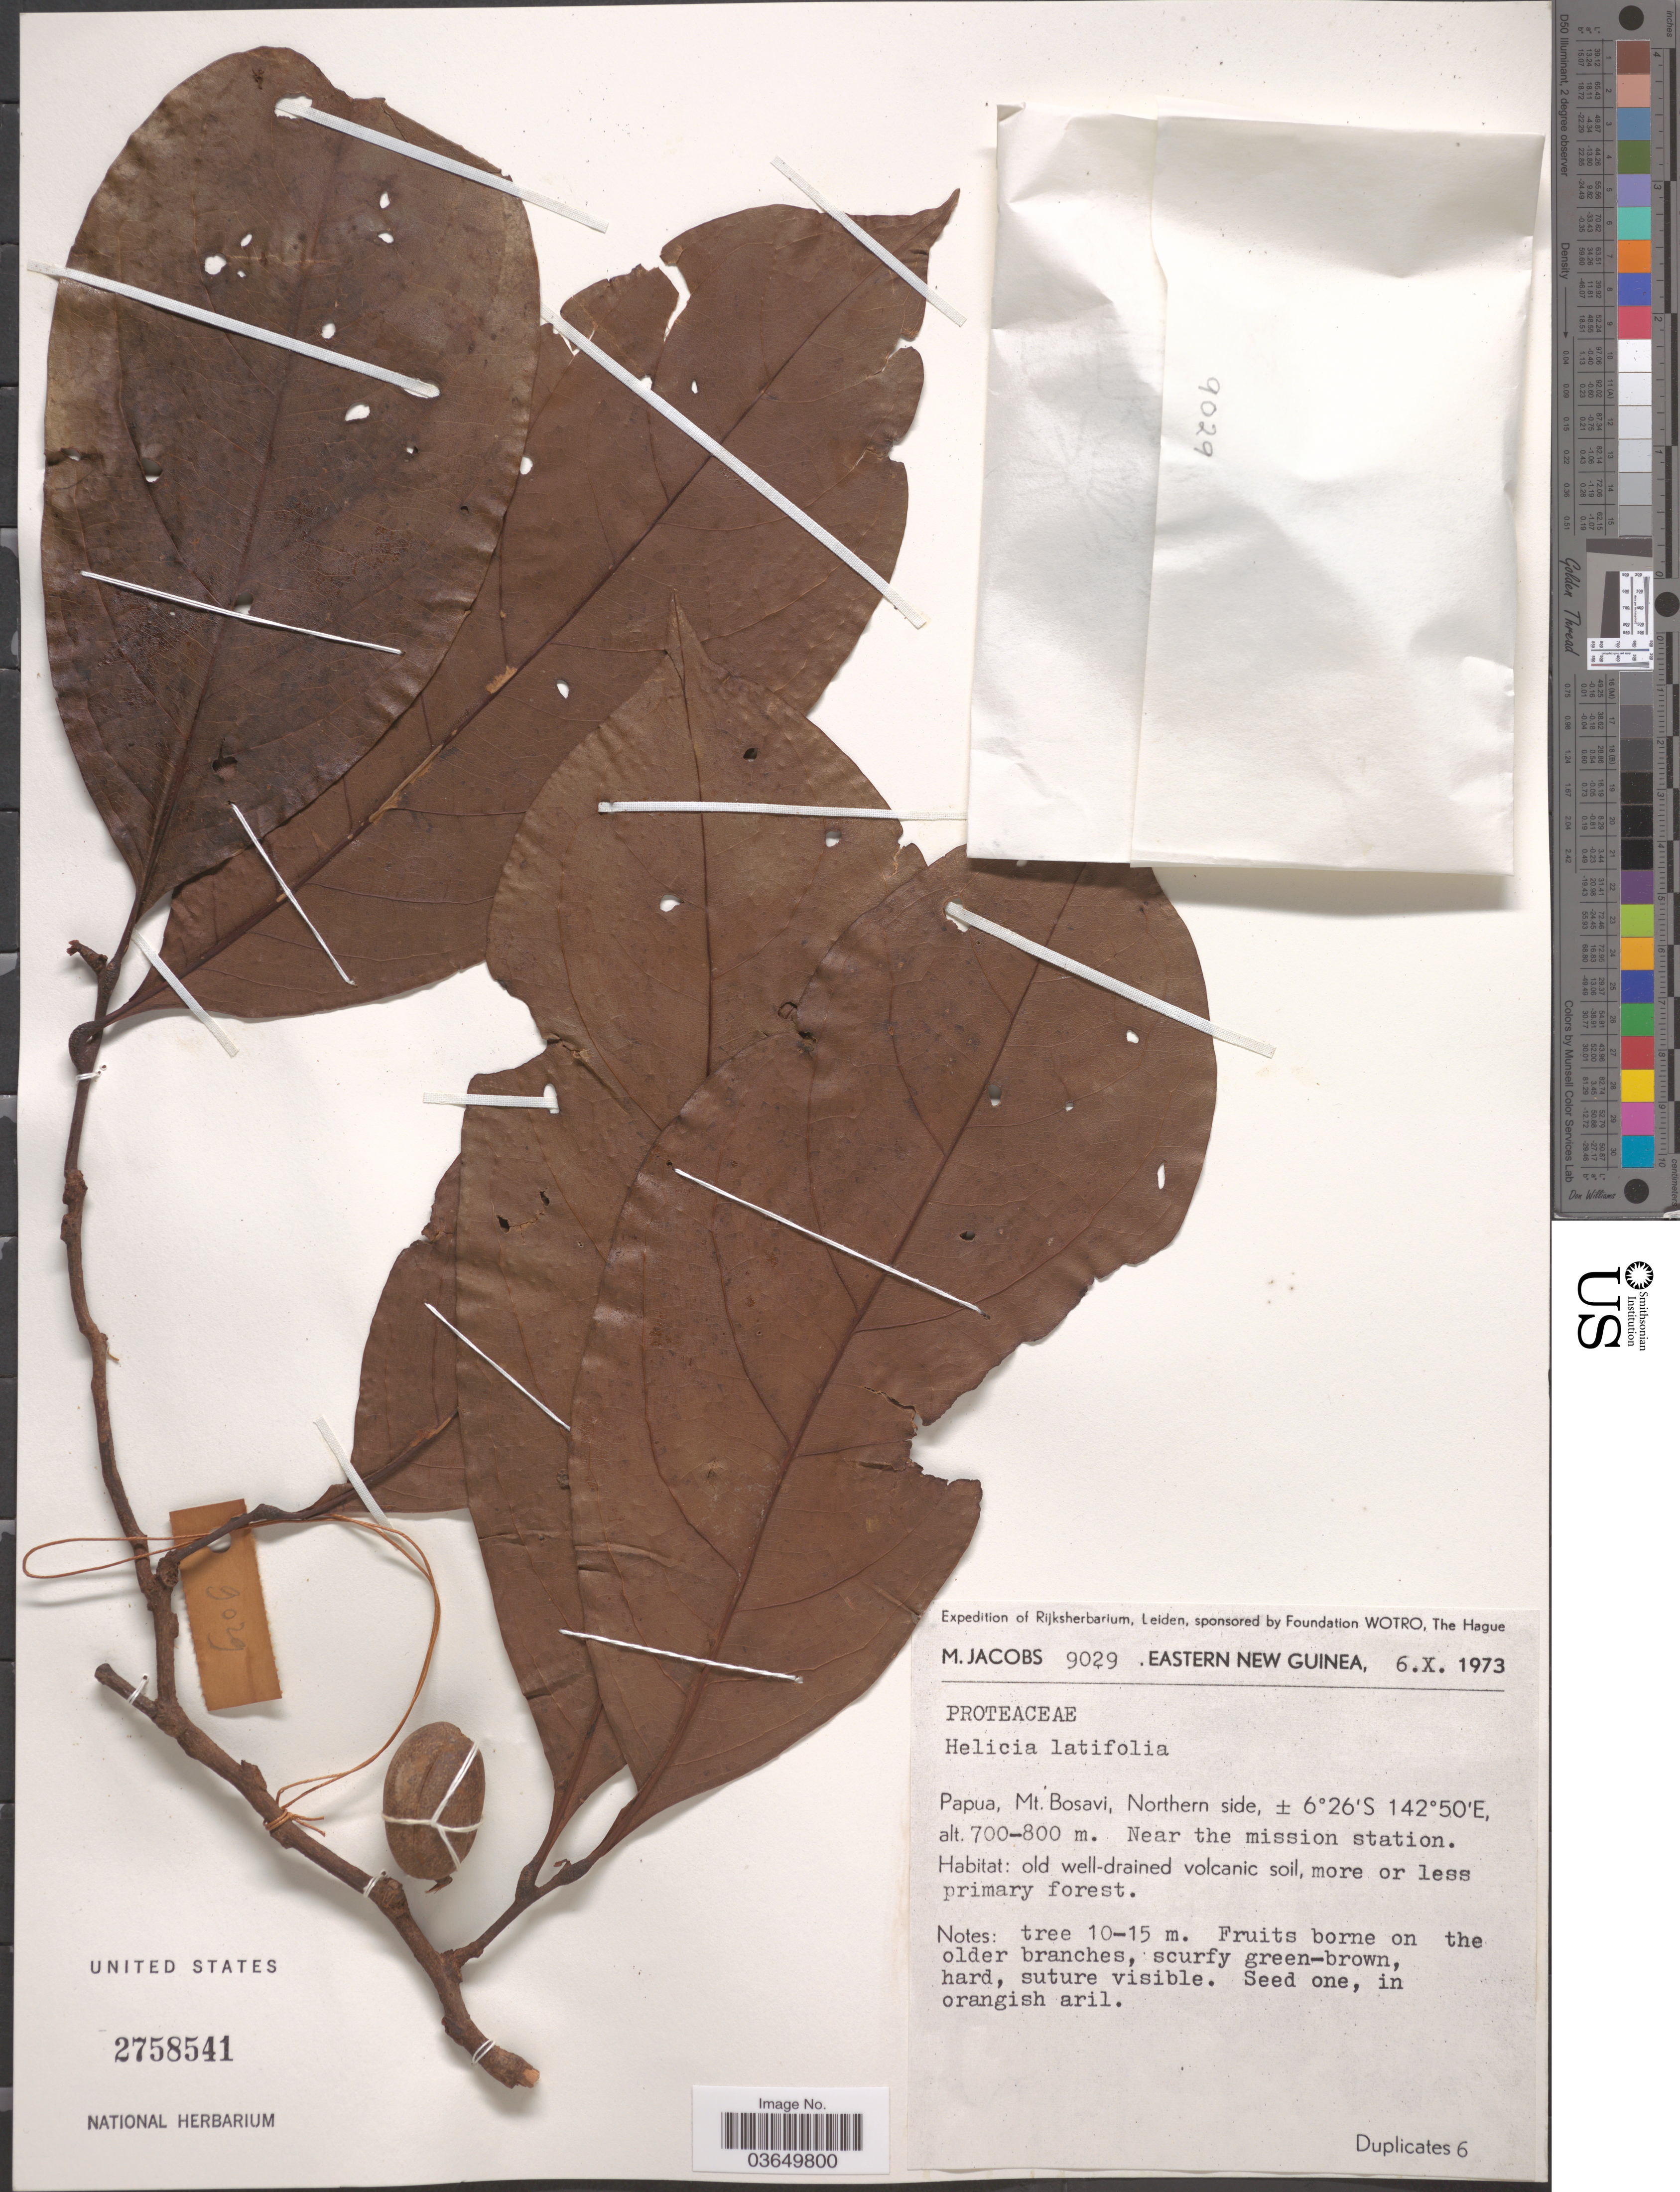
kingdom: Plantae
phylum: Tracheophyta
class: Magnoliopsida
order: Proteales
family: Proteaceae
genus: Helicia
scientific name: Helicia latifolia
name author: C.T. White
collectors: M. Jacobs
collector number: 9029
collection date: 1973-10-06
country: Papua New Guinea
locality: Eastern New Guinea. Papua, Mt. Bosavi, Northern side. Near the mission station.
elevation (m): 700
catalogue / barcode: US 2758541